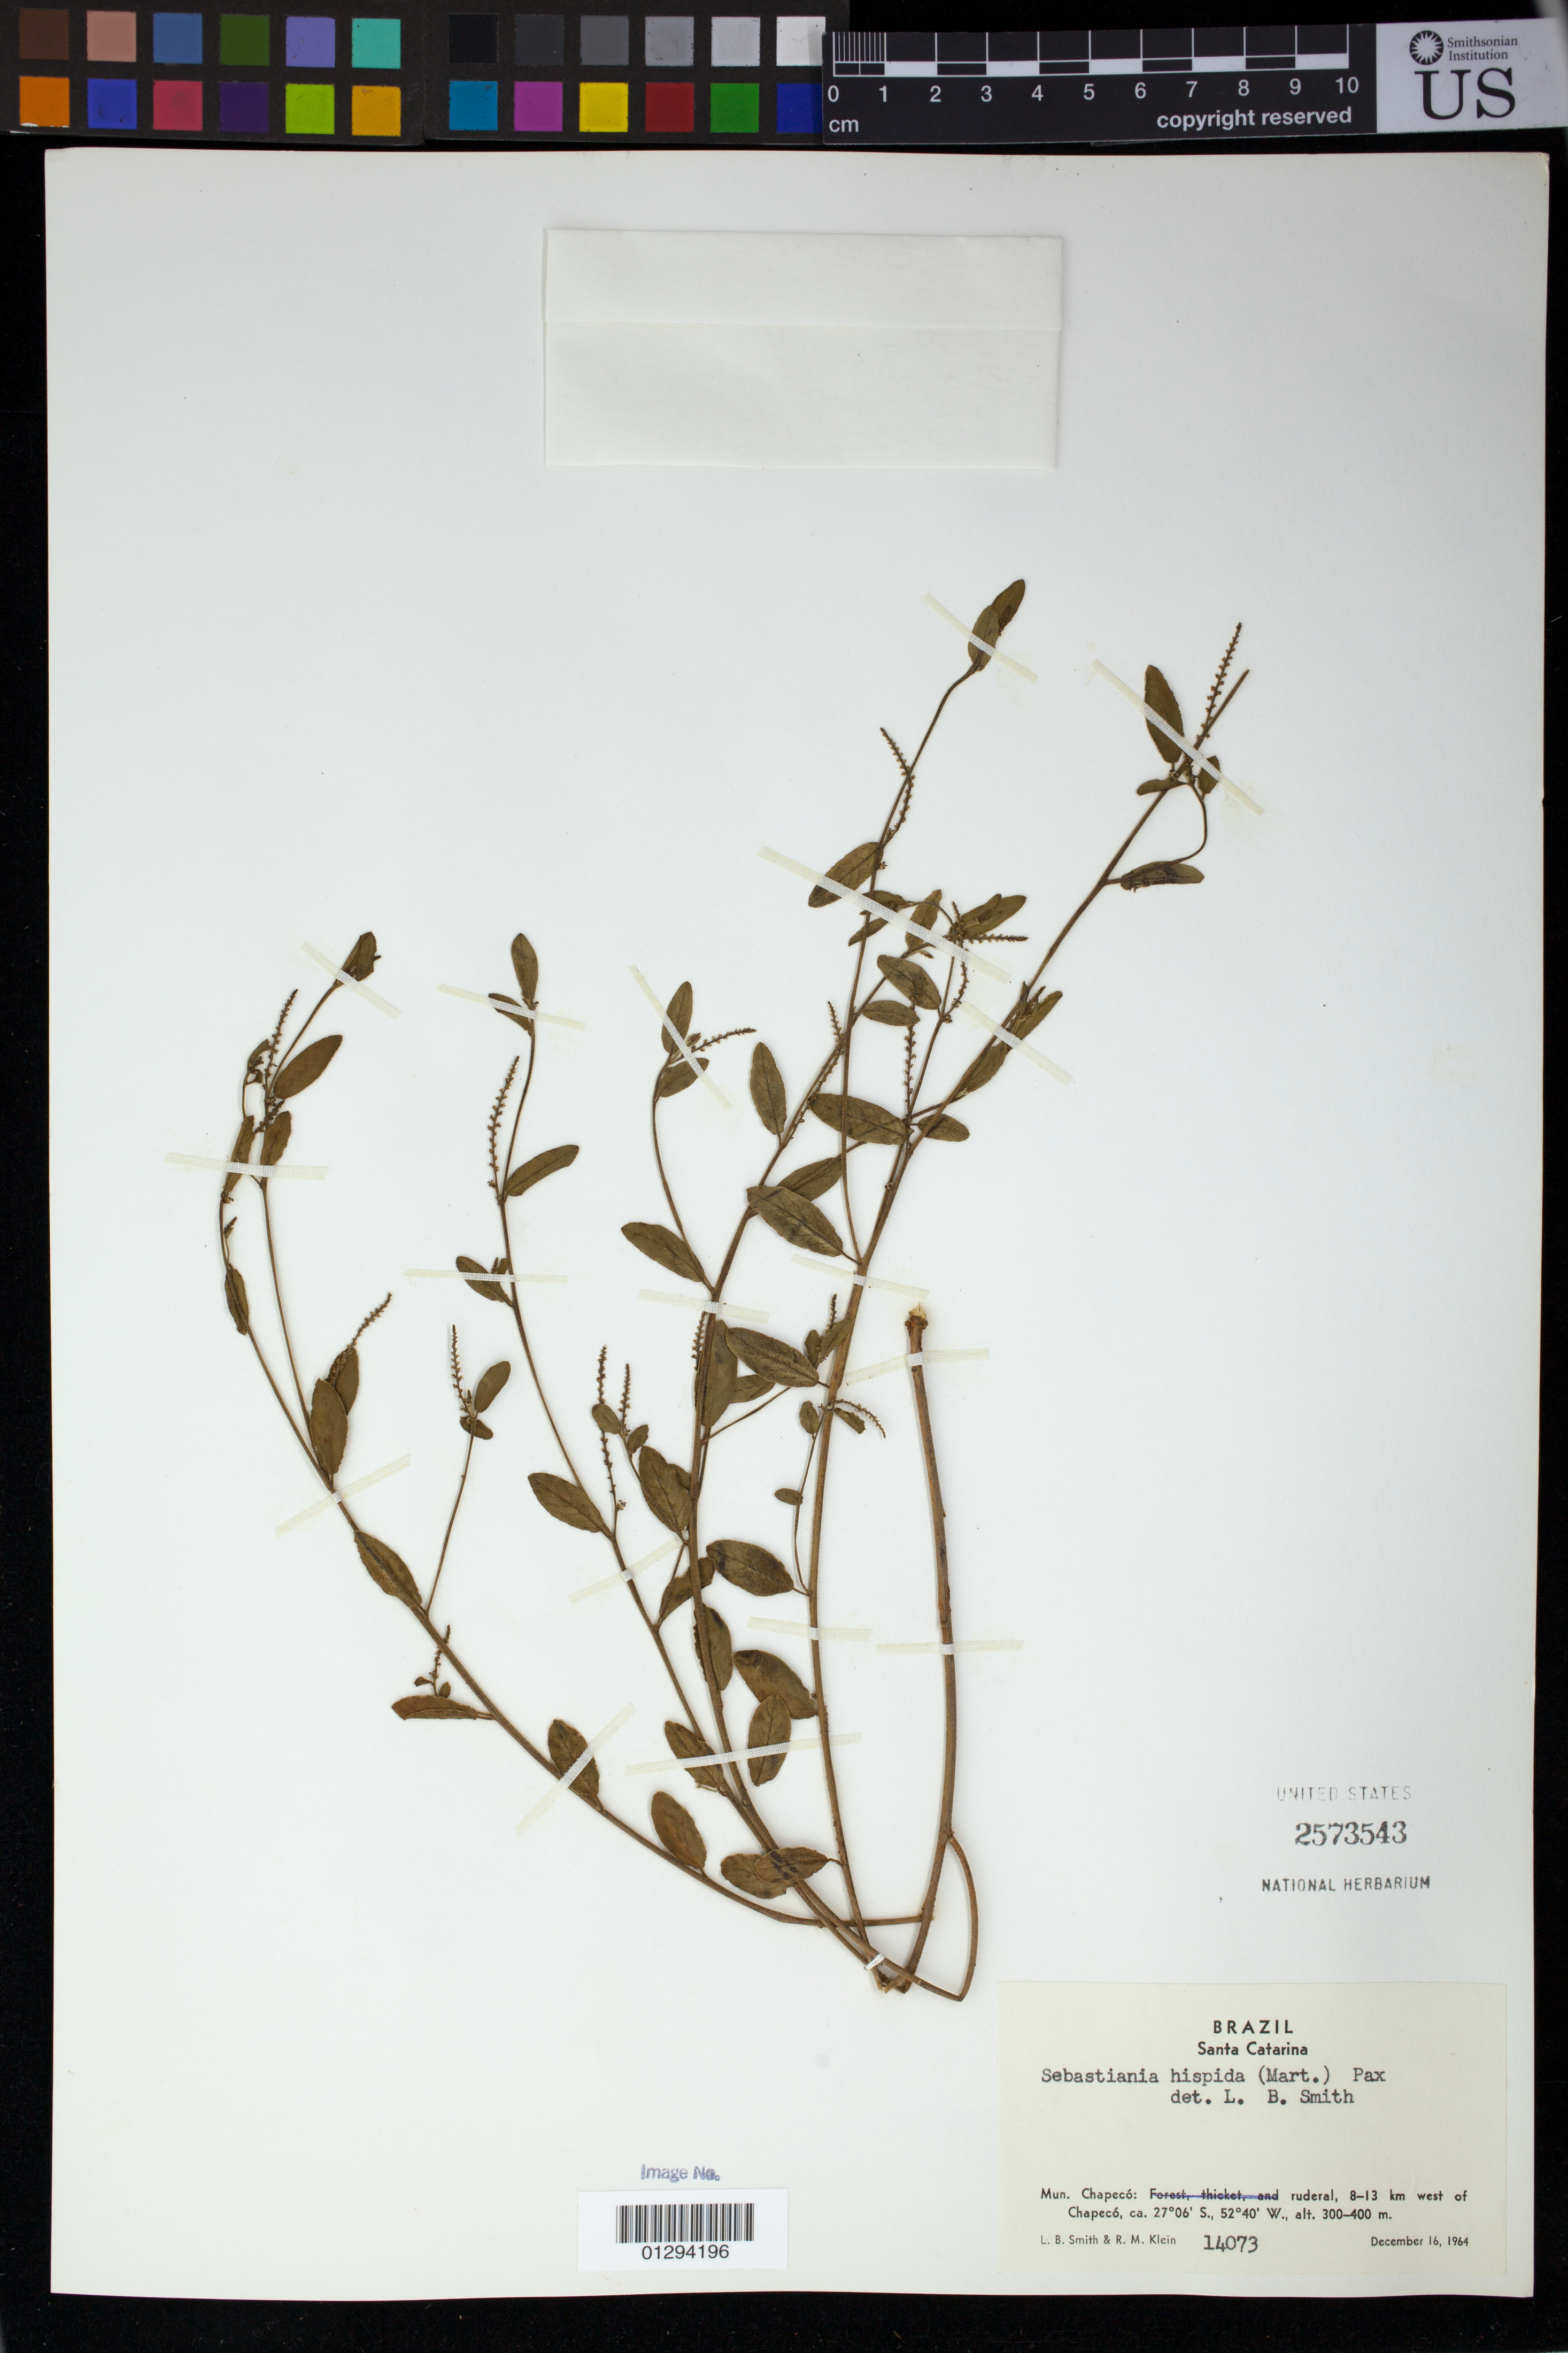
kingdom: Plantae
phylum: Tracheophyta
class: Magnoliopsida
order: Malpighiales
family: Euphorbiaceae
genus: Sebastiania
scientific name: Sebastiania hispida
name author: (Mart.) Pax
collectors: L. Smith & R. M. Klein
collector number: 14073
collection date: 1964-12-16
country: Brazil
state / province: Santa Catarina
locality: Mun. Chapeco: 8-13 km west of Chapeco.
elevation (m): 300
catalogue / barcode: US 2573543